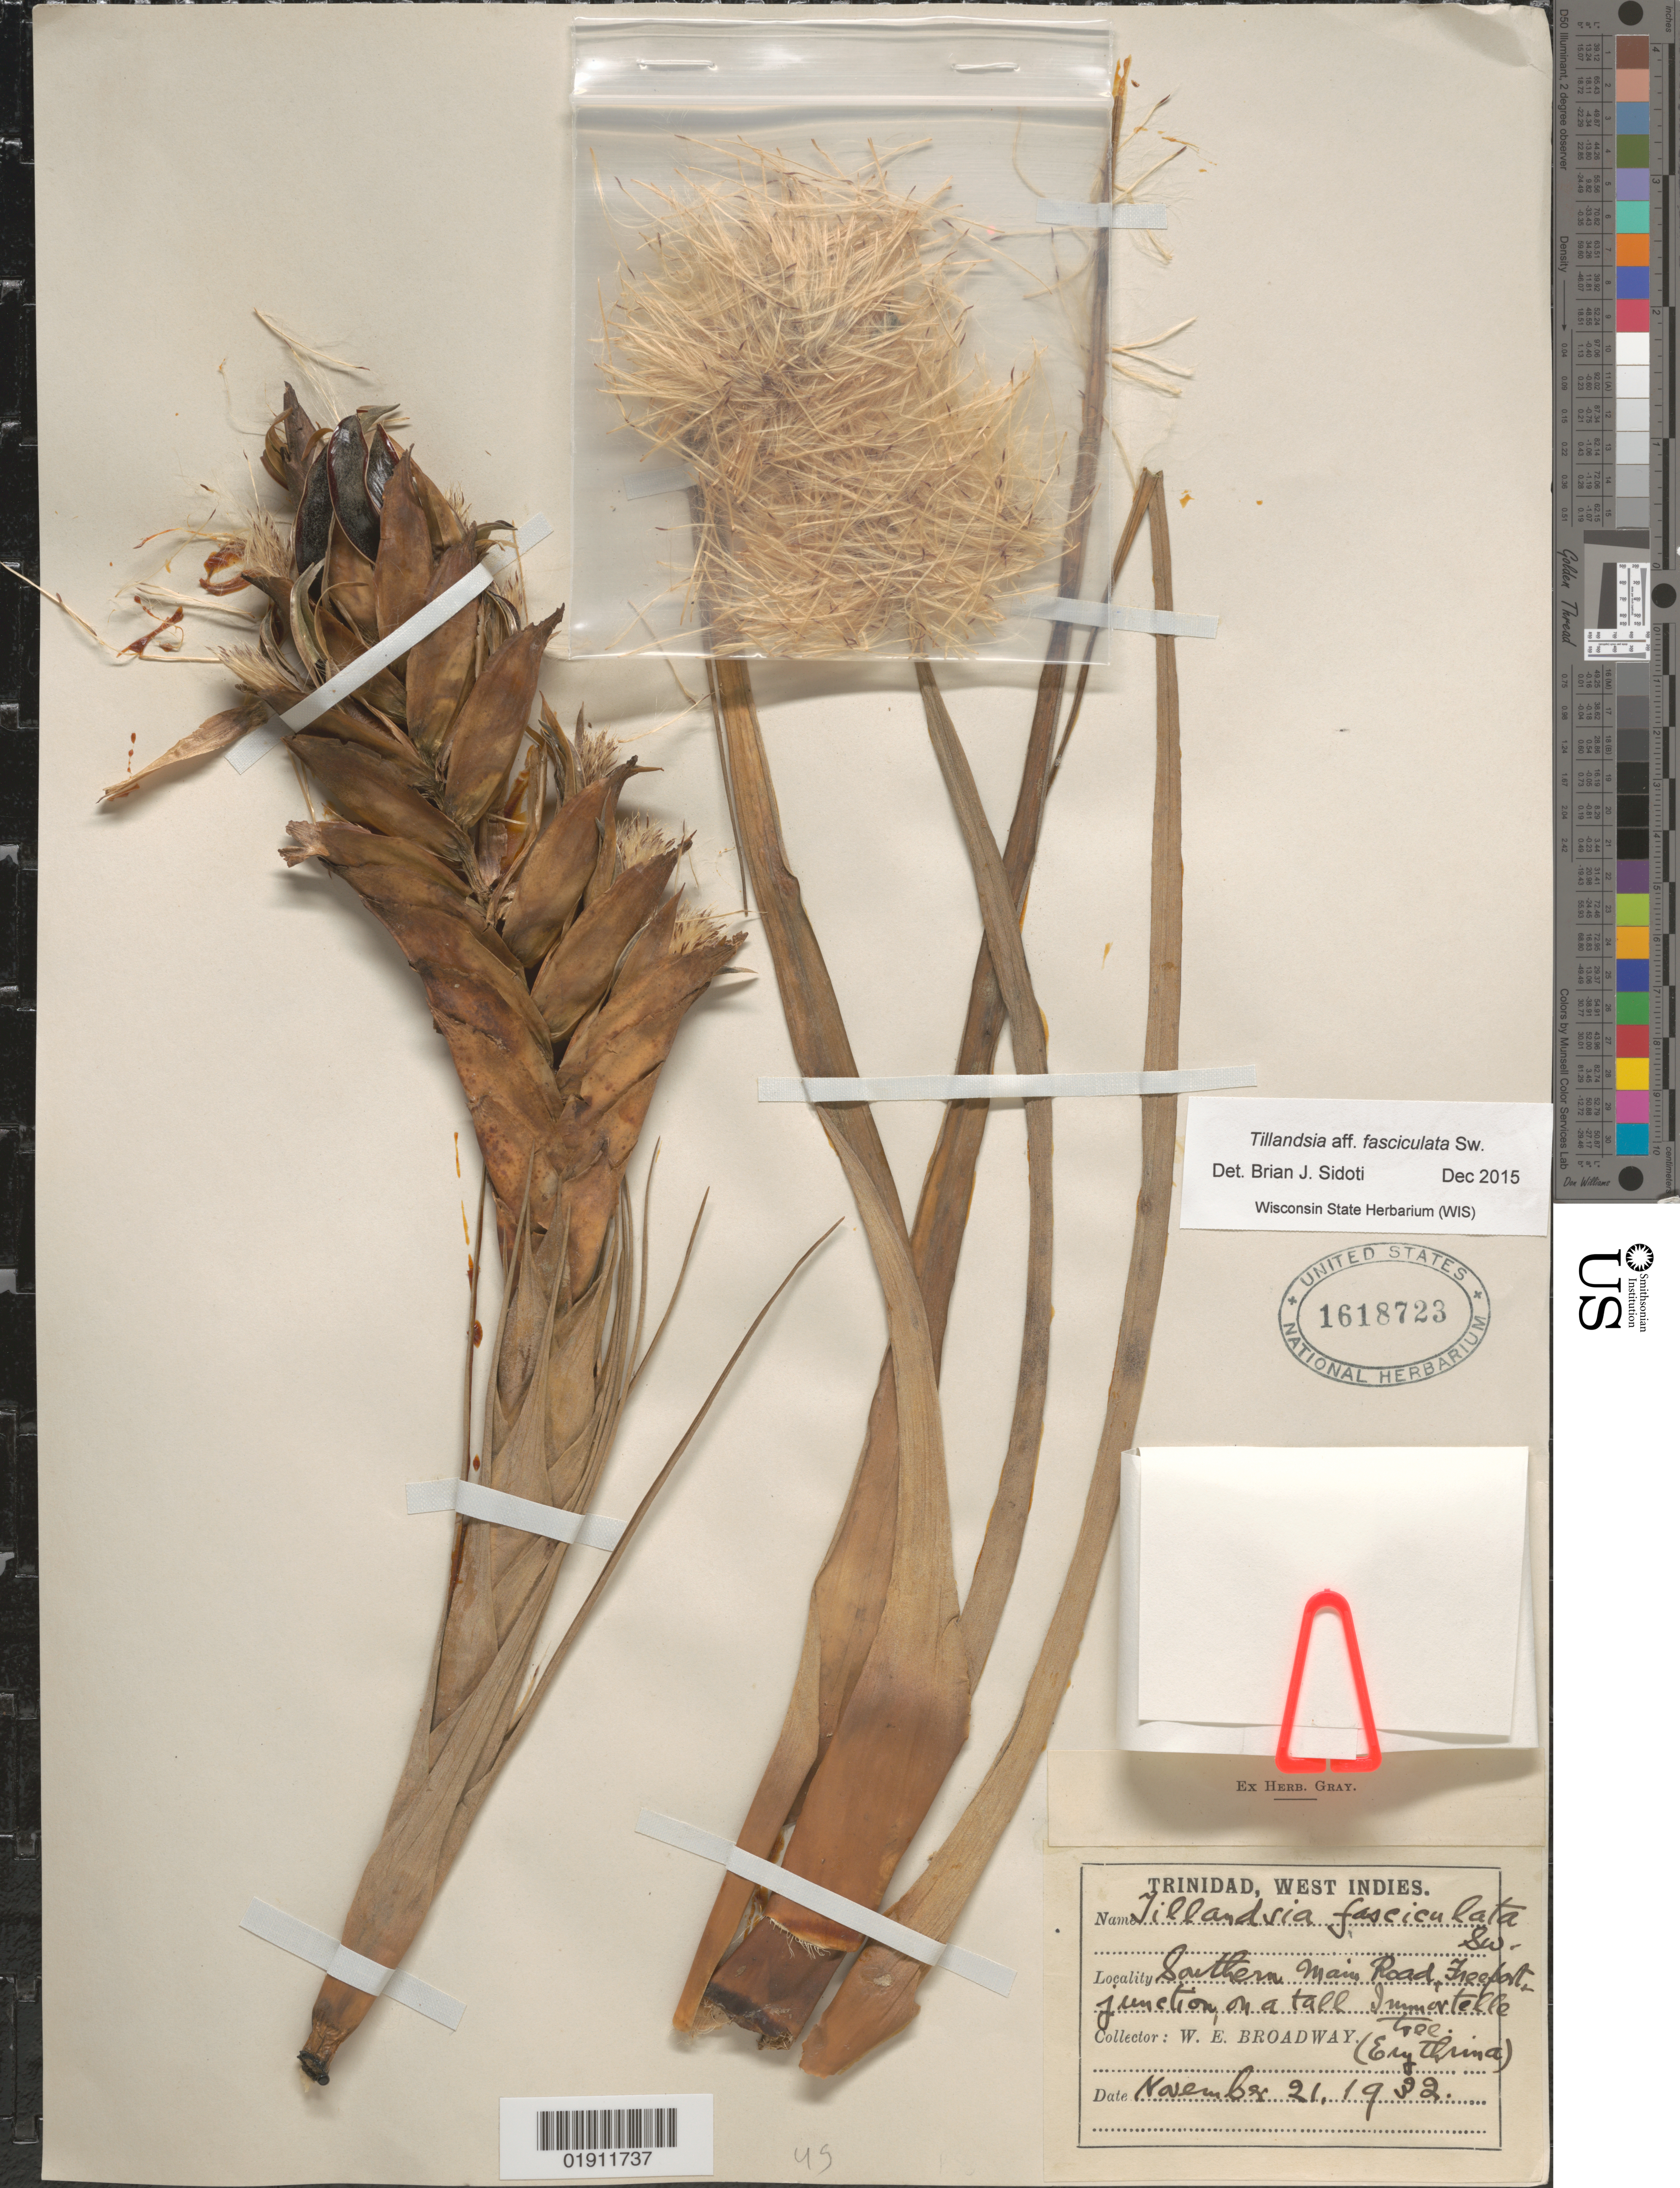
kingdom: Plantae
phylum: Tracheophyta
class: Liliopsida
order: Poales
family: Bromeliaceae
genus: Tillandsia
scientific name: Tillandsia fasciculata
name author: Sw.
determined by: Sidoti, B. J.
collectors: W. E. Broadway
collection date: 1932-11-21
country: Trinidad and Tobago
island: Trinidad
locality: Southern Main Road, Freeport junction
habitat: On a tall Immortelle tree (Erythrina)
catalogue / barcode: US 1618723